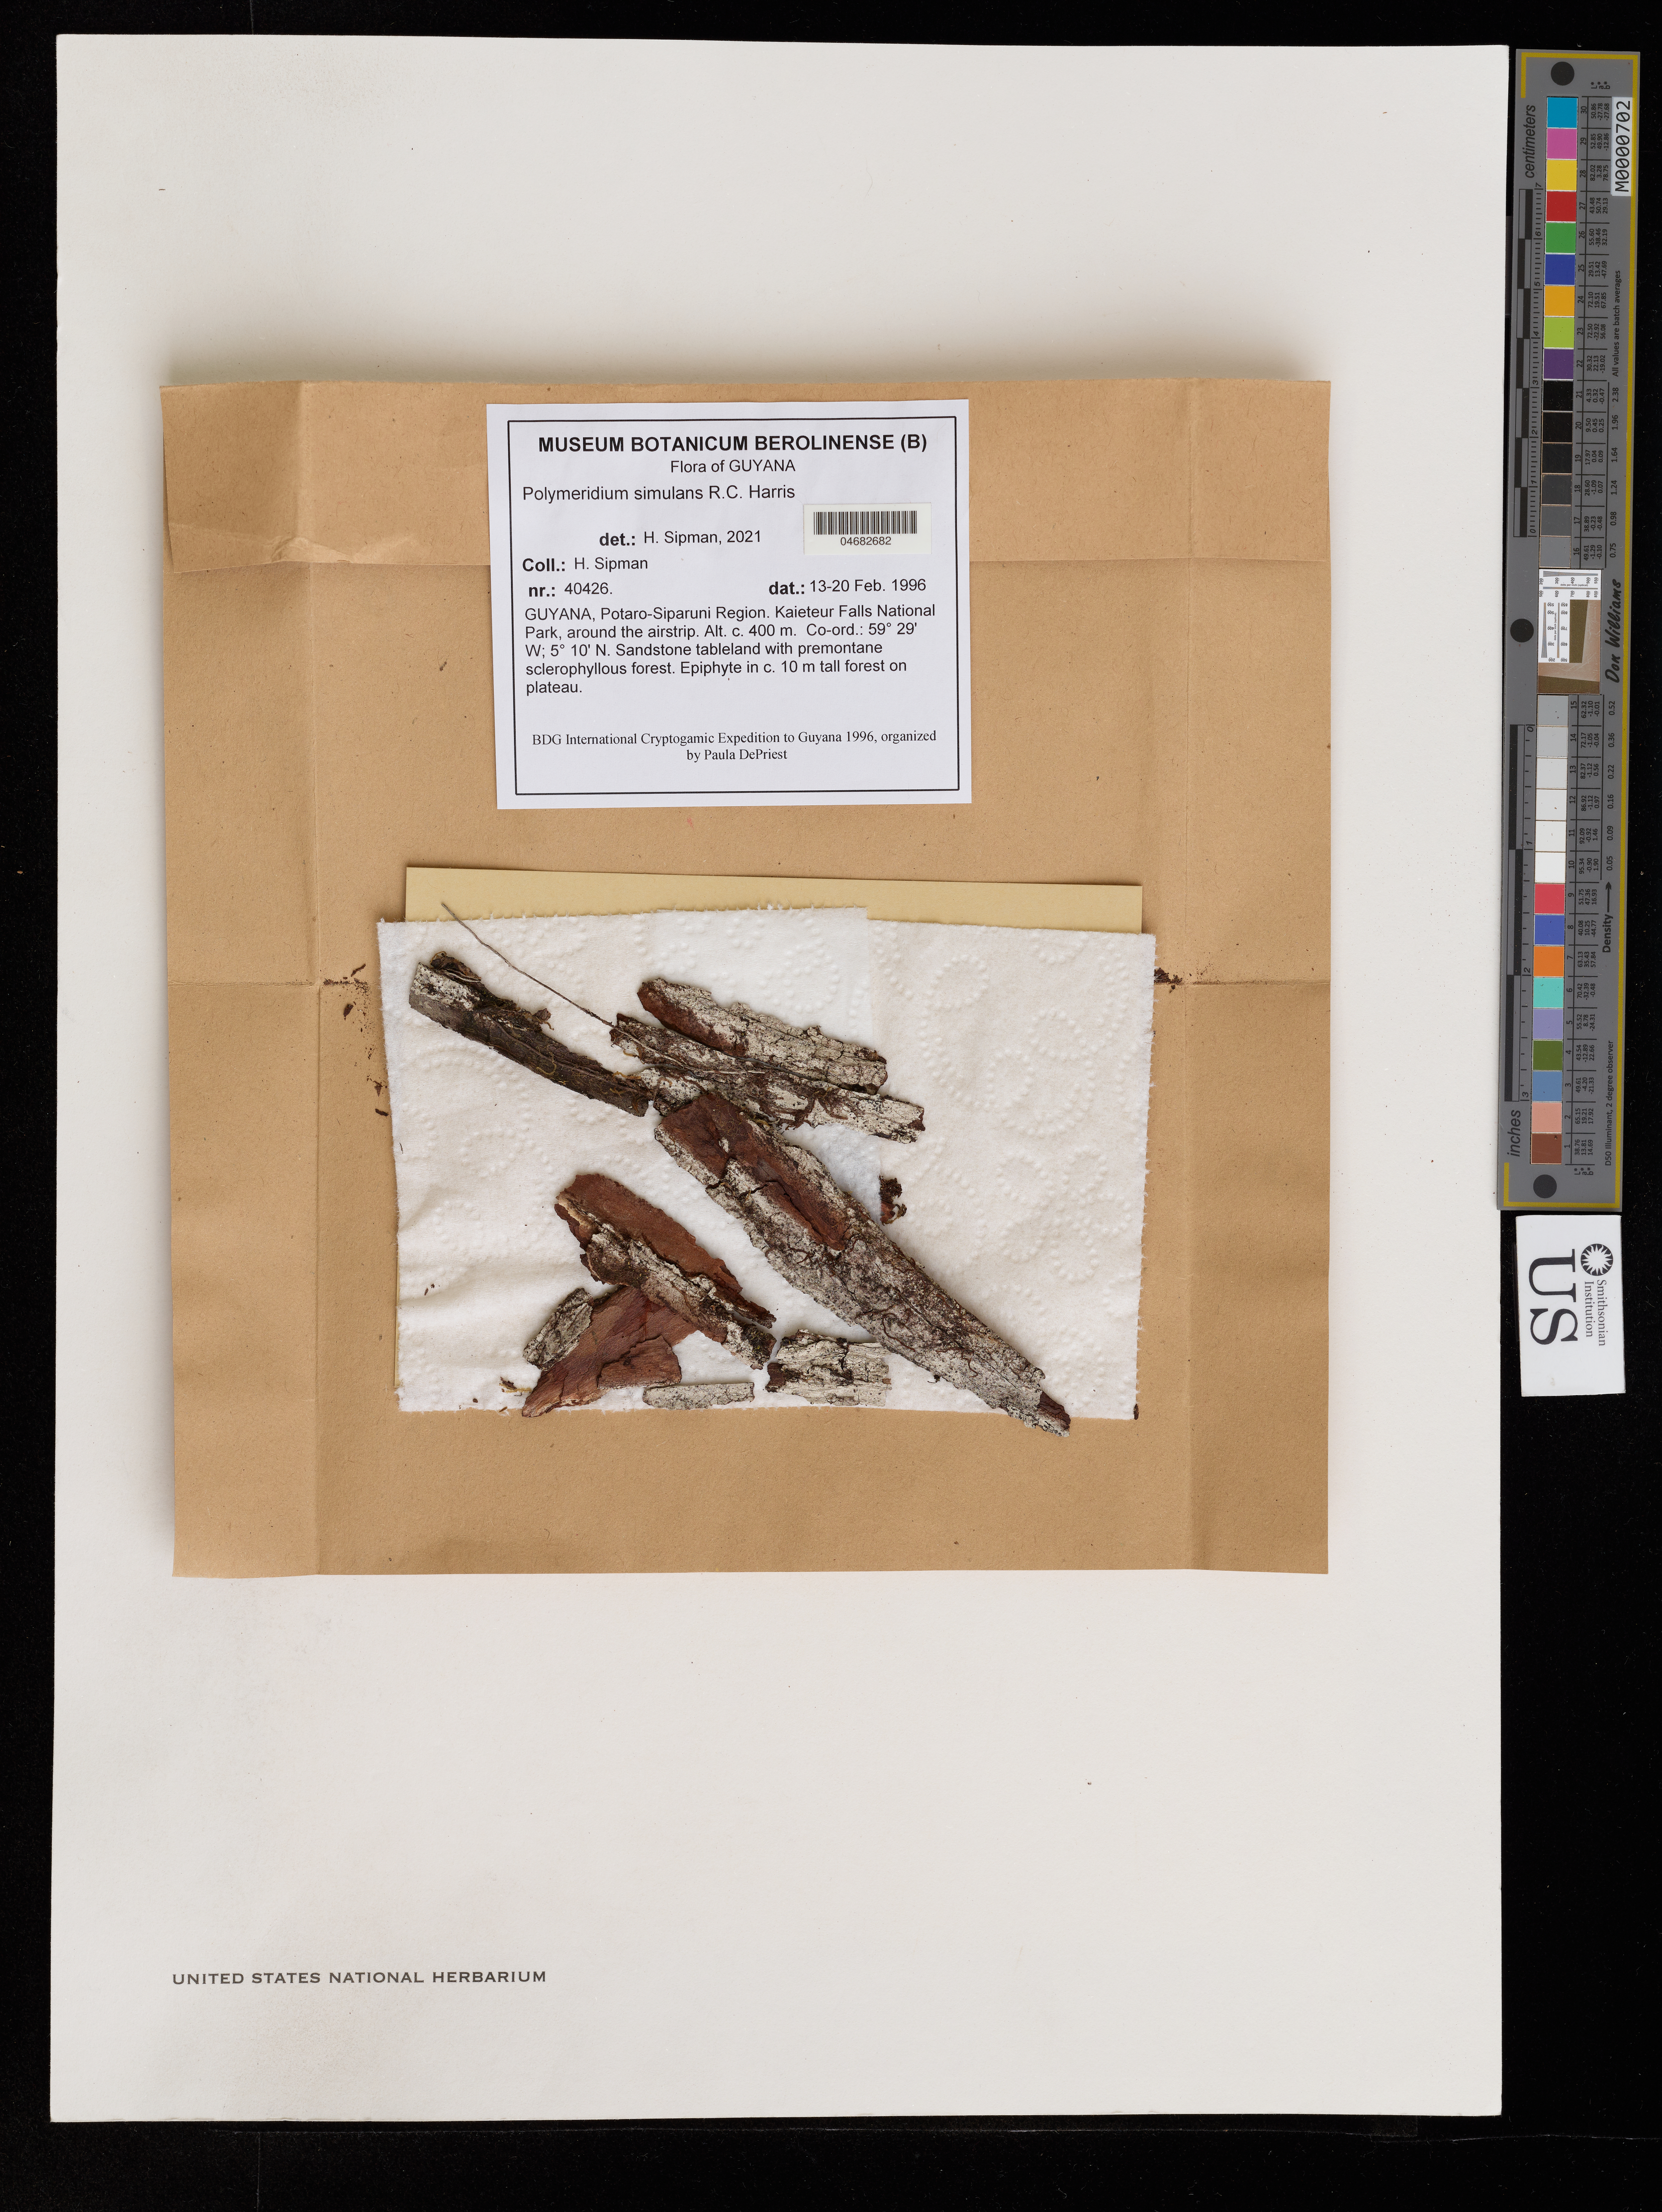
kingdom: Fungi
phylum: Ascomycota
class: Dothideomycetes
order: Trypetheliales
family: Trypetheliaceae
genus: Polymeridium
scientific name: Polymeridium simulans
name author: R.C. Harris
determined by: Sipman, H.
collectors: H. Sipman et al.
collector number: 40426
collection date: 1996-02-13/1996-02-20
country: Guyana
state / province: Potaro-Siparuni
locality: Kaieteur Falls National Park, around the airstrip.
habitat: Sandstone tableland with premontane sclerophyllous forest. In c. 10 m tall forest on plateau.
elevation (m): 400